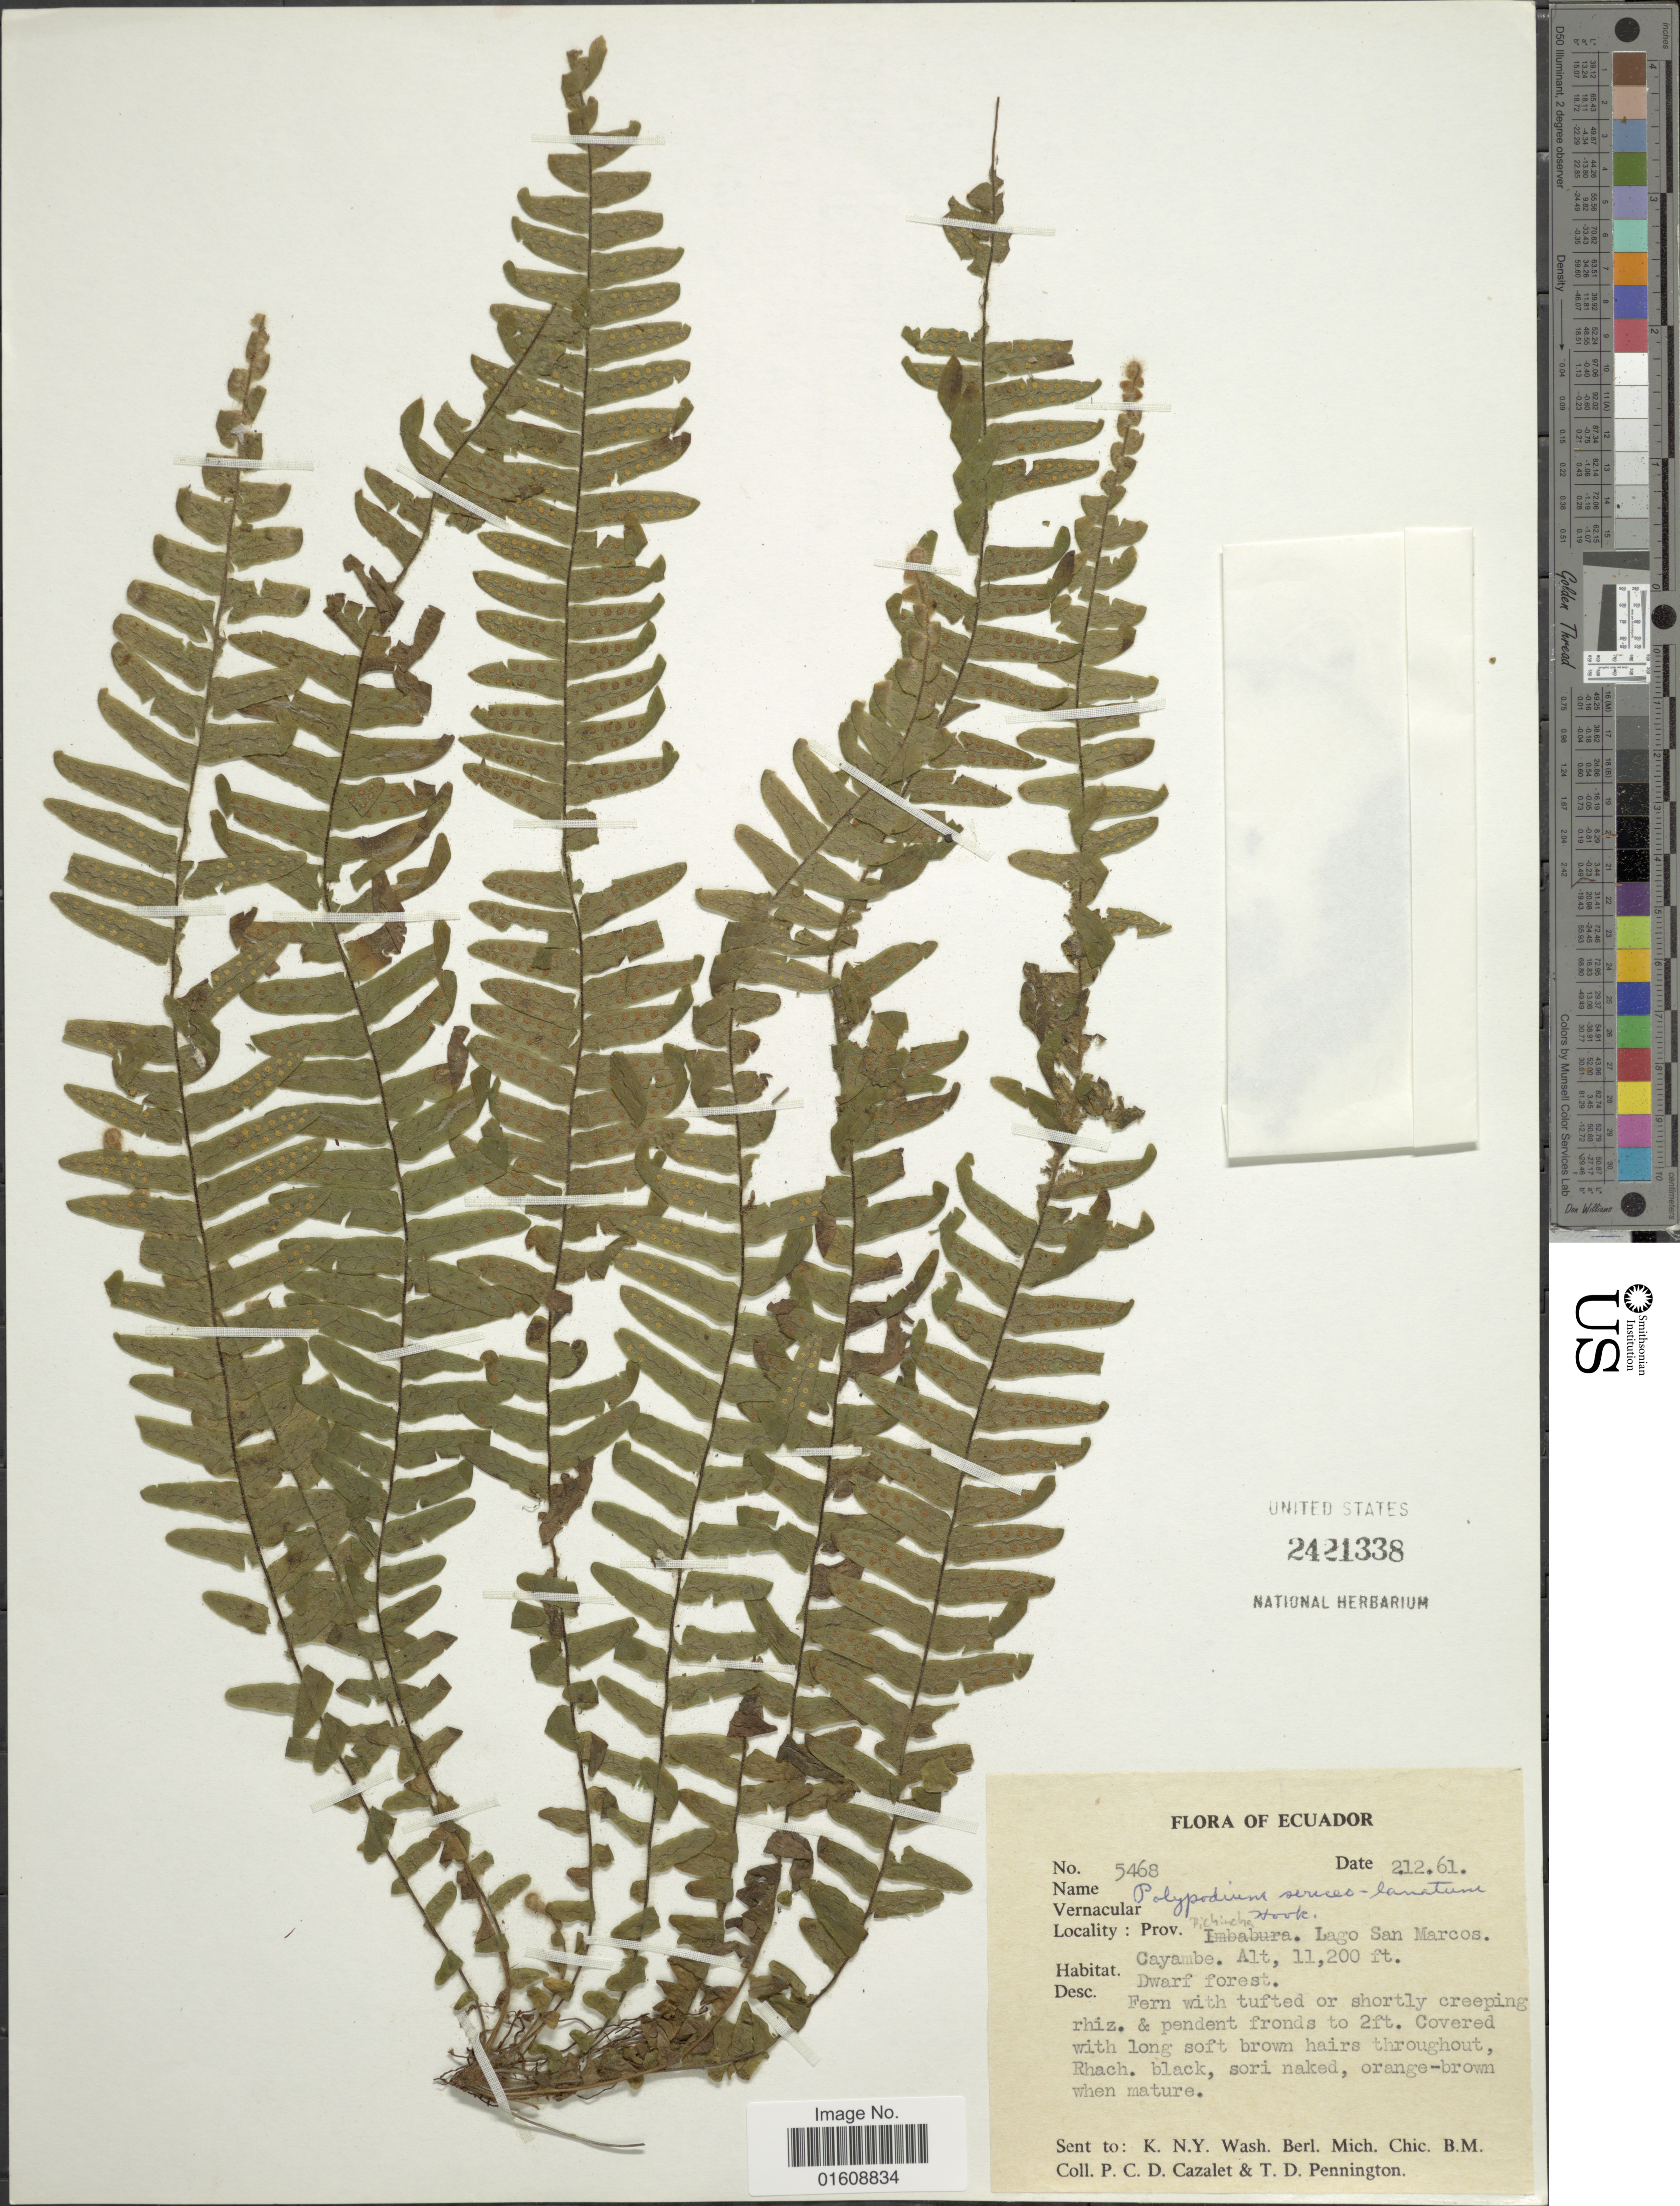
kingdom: Plantae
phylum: Tracheophyta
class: Polypodiopsida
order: Polypodiales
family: Polypodiaceae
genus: Alansmia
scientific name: Alansmia sp.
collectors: P. C. D. Cazalet & T. D. Pennington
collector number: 5468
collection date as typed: Transcribed d/m/y: 21/2/61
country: Ecuador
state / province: Pichincha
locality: Lago San Marcos. Cayambe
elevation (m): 3414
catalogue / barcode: US 2421338